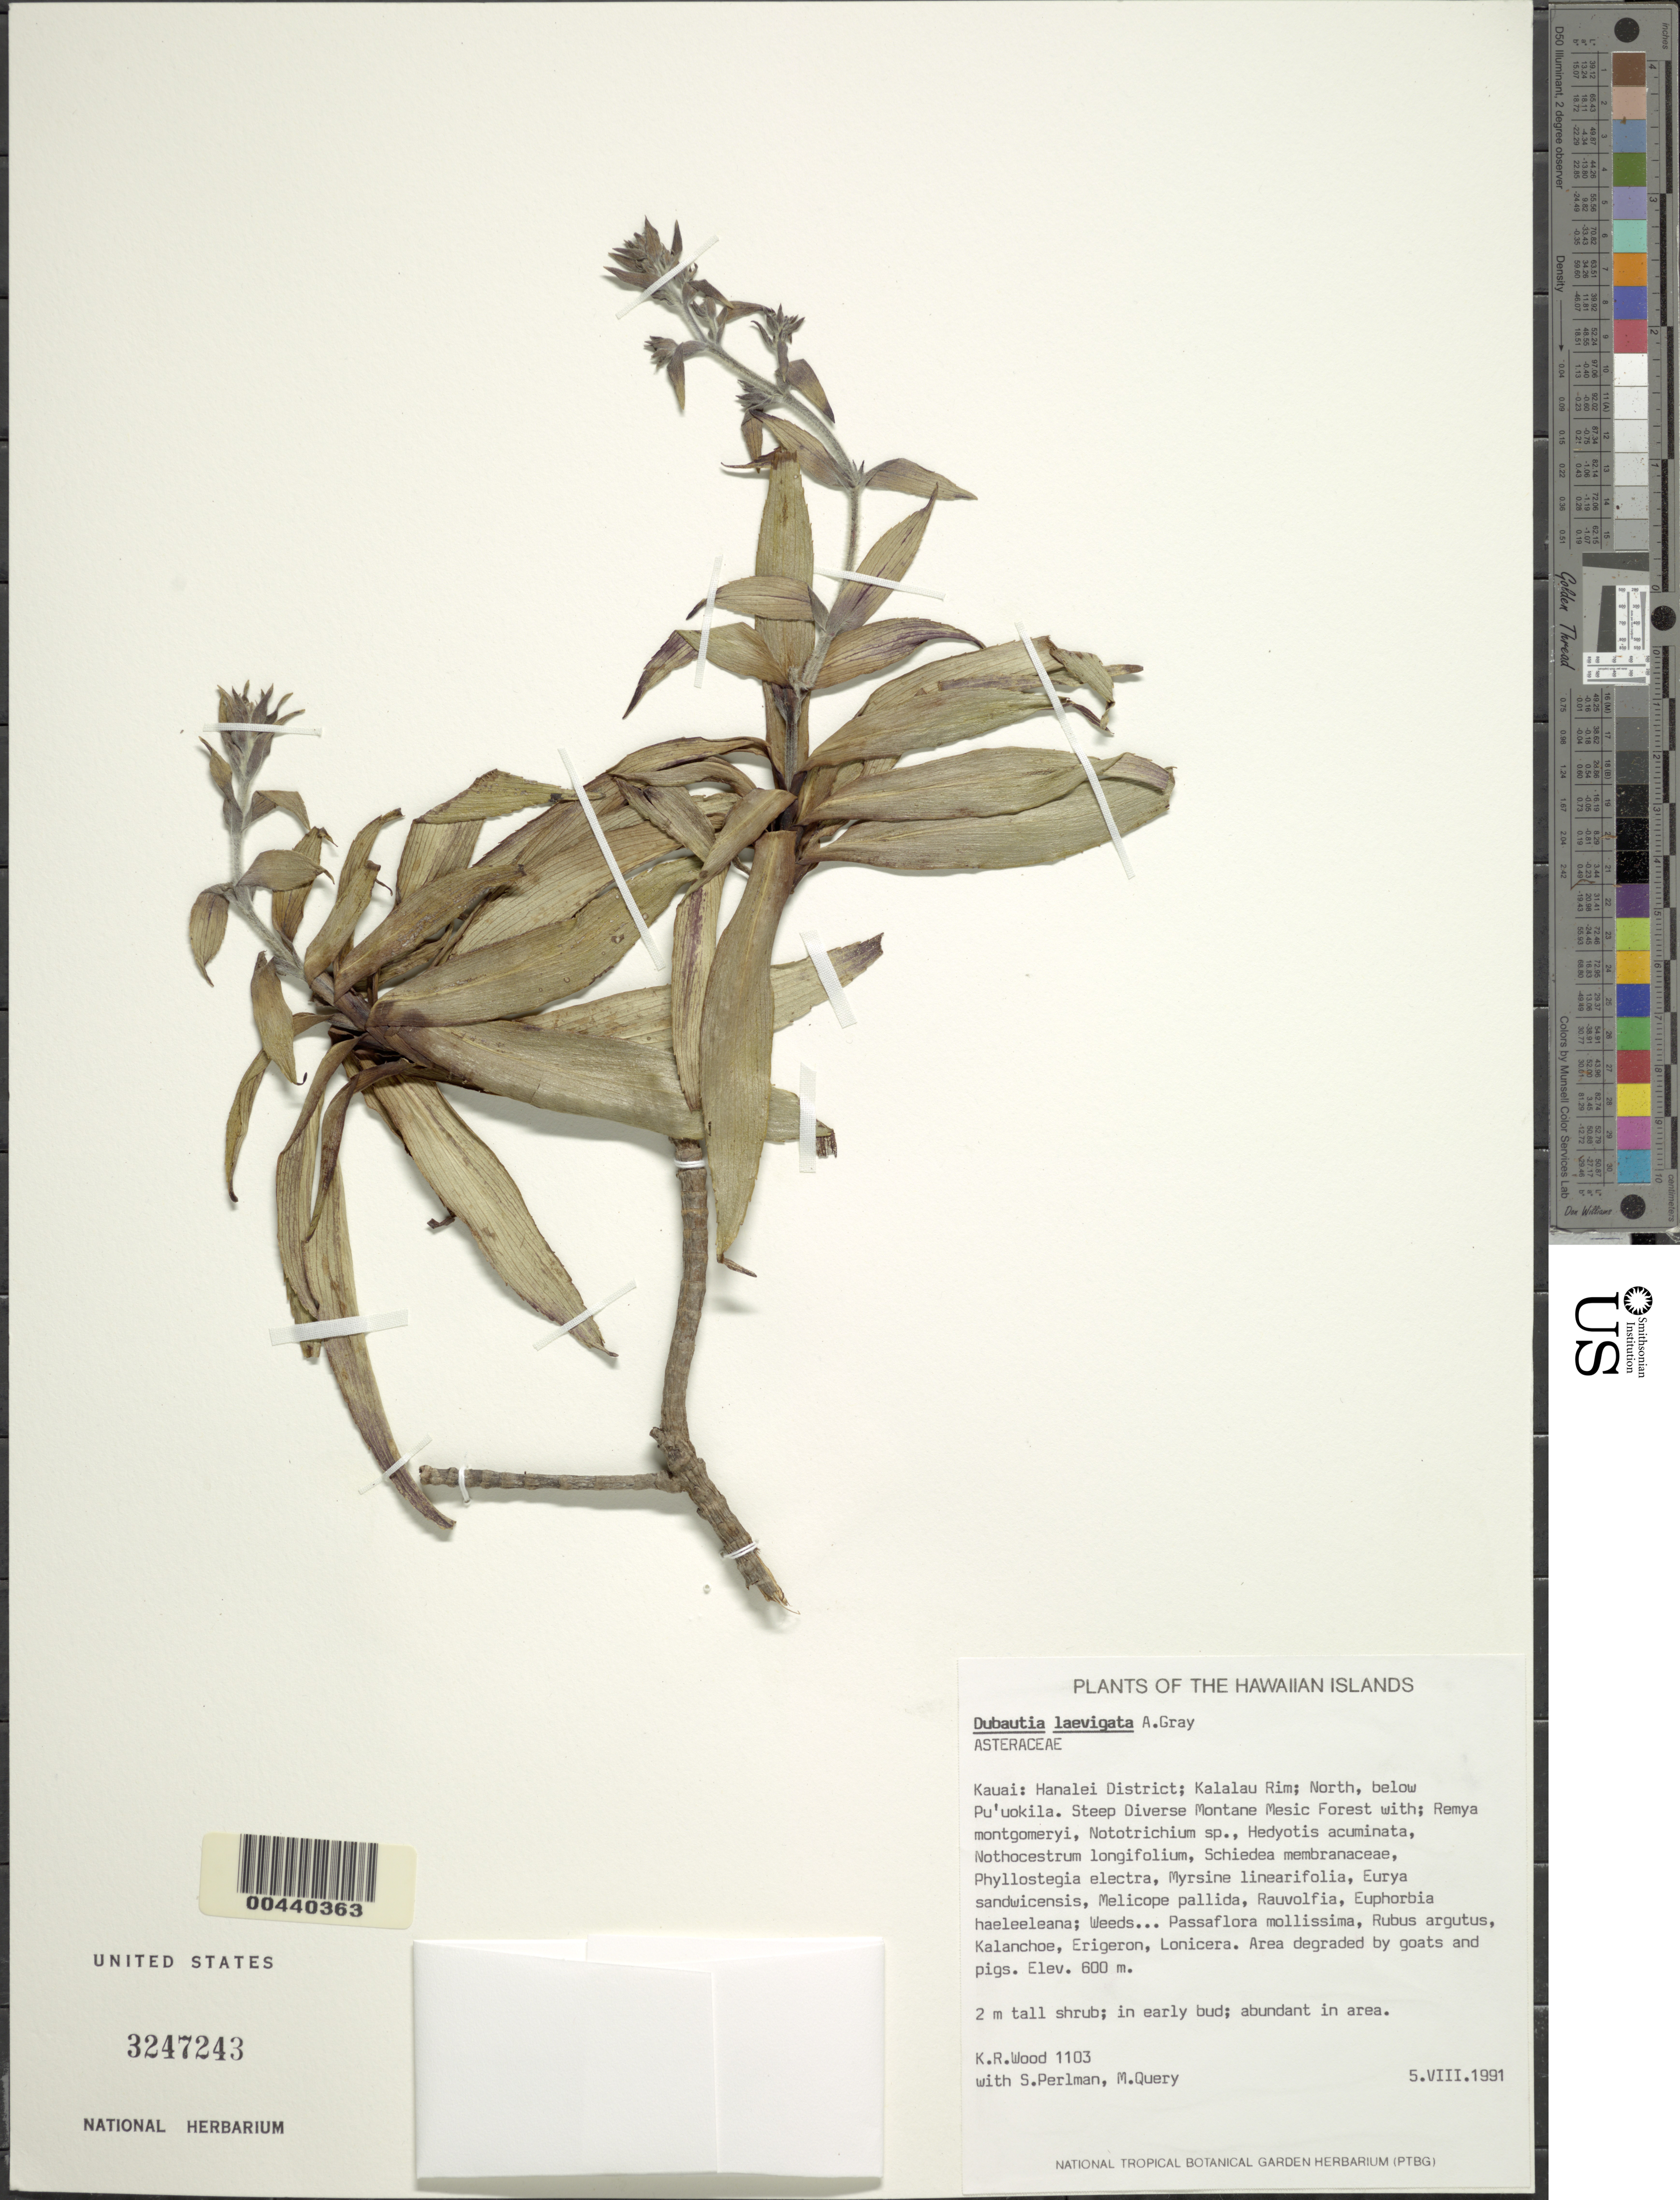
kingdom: Plantae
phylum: Tracheophyta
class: Magnoliopsida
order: Asterales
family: Asteraceae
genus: Dubautia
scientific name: Dubautia laevigata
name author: A. Gray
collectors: K. R. Wood, S. P. Perlman & M. Query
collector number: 1103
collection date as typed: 5 Aug 1991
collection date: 1991-08-05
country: United States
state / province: Hawaii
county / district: Kauai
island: Kaua'i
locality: Hanalei District; Kalalau Rim; North, below Pu'uokila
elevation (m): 600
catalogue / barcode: US 3247243